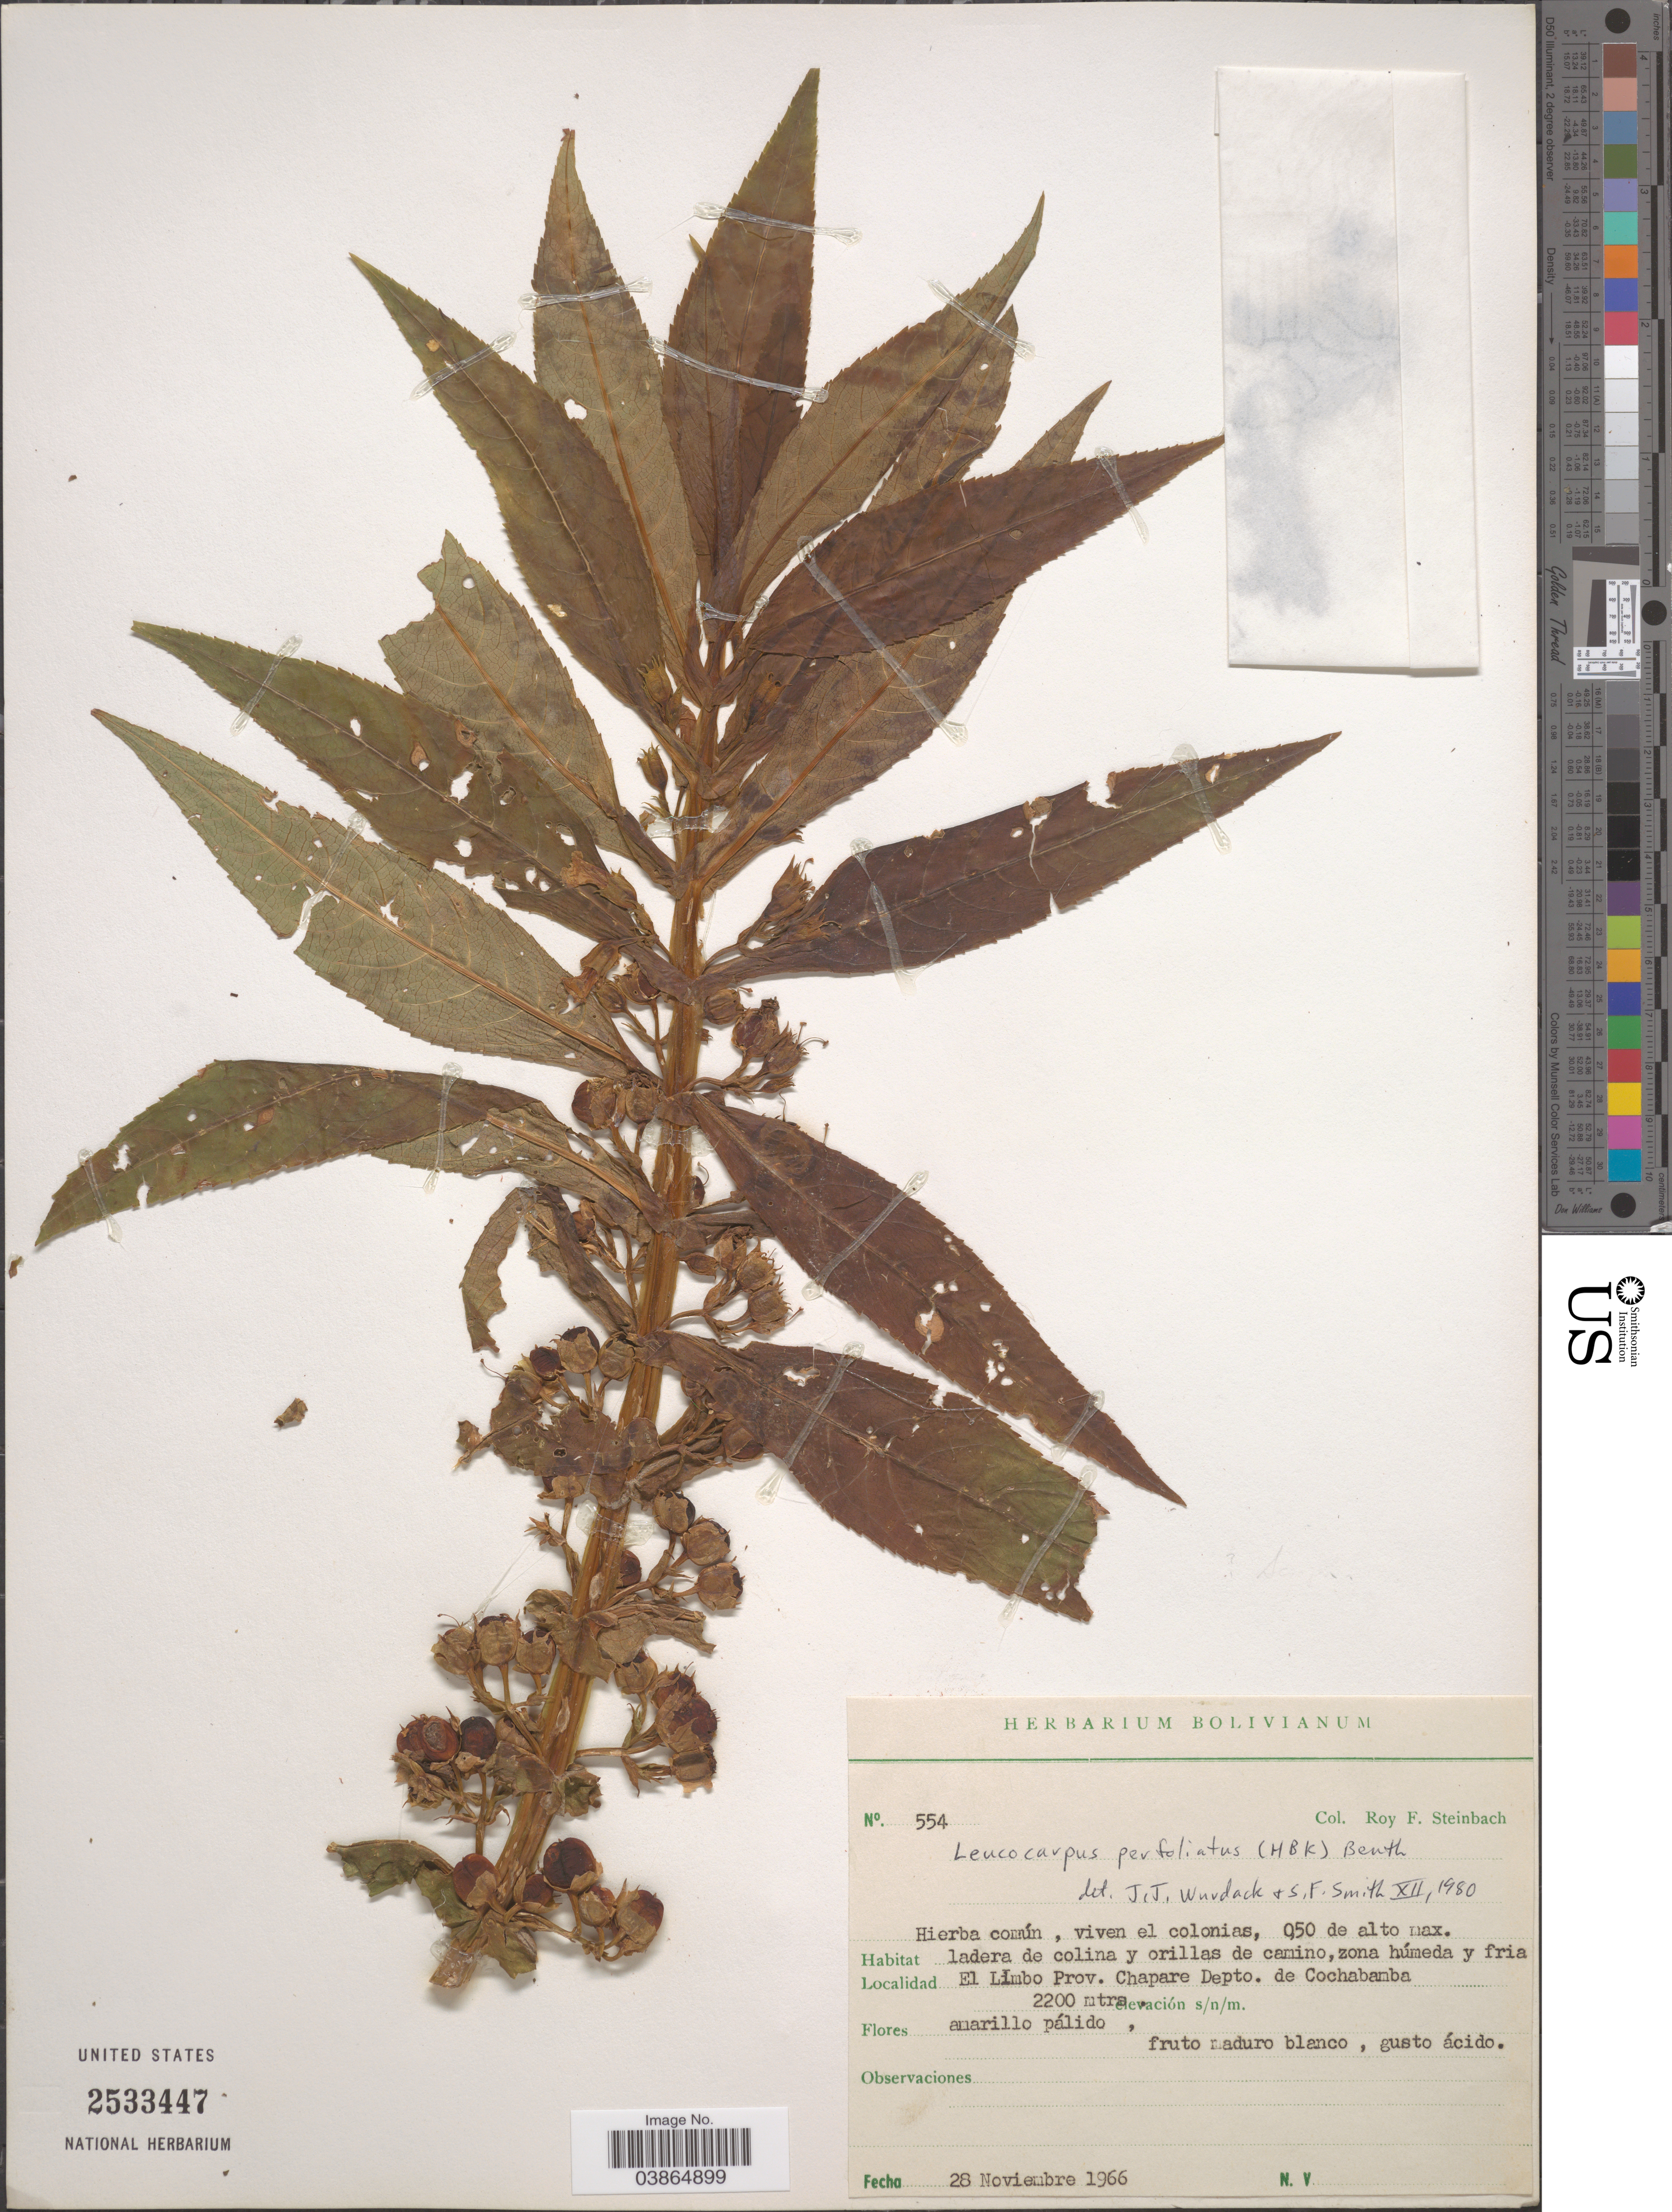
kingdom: Plantae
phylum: Tracheophyta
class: Magnoliopsida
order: Lamiales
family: Phrymaceae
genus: Leucocarpus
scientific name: Leucocarpus perfoliatus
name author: (Kunth) Benth.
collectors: R. F. Steinbach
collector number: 554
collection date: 1966-11-28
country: Bolivia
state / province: Cochabamba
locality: El Limbo Prov. Chapare Depto. de Cochabamba.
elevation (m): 2200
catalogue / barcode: US 2533447